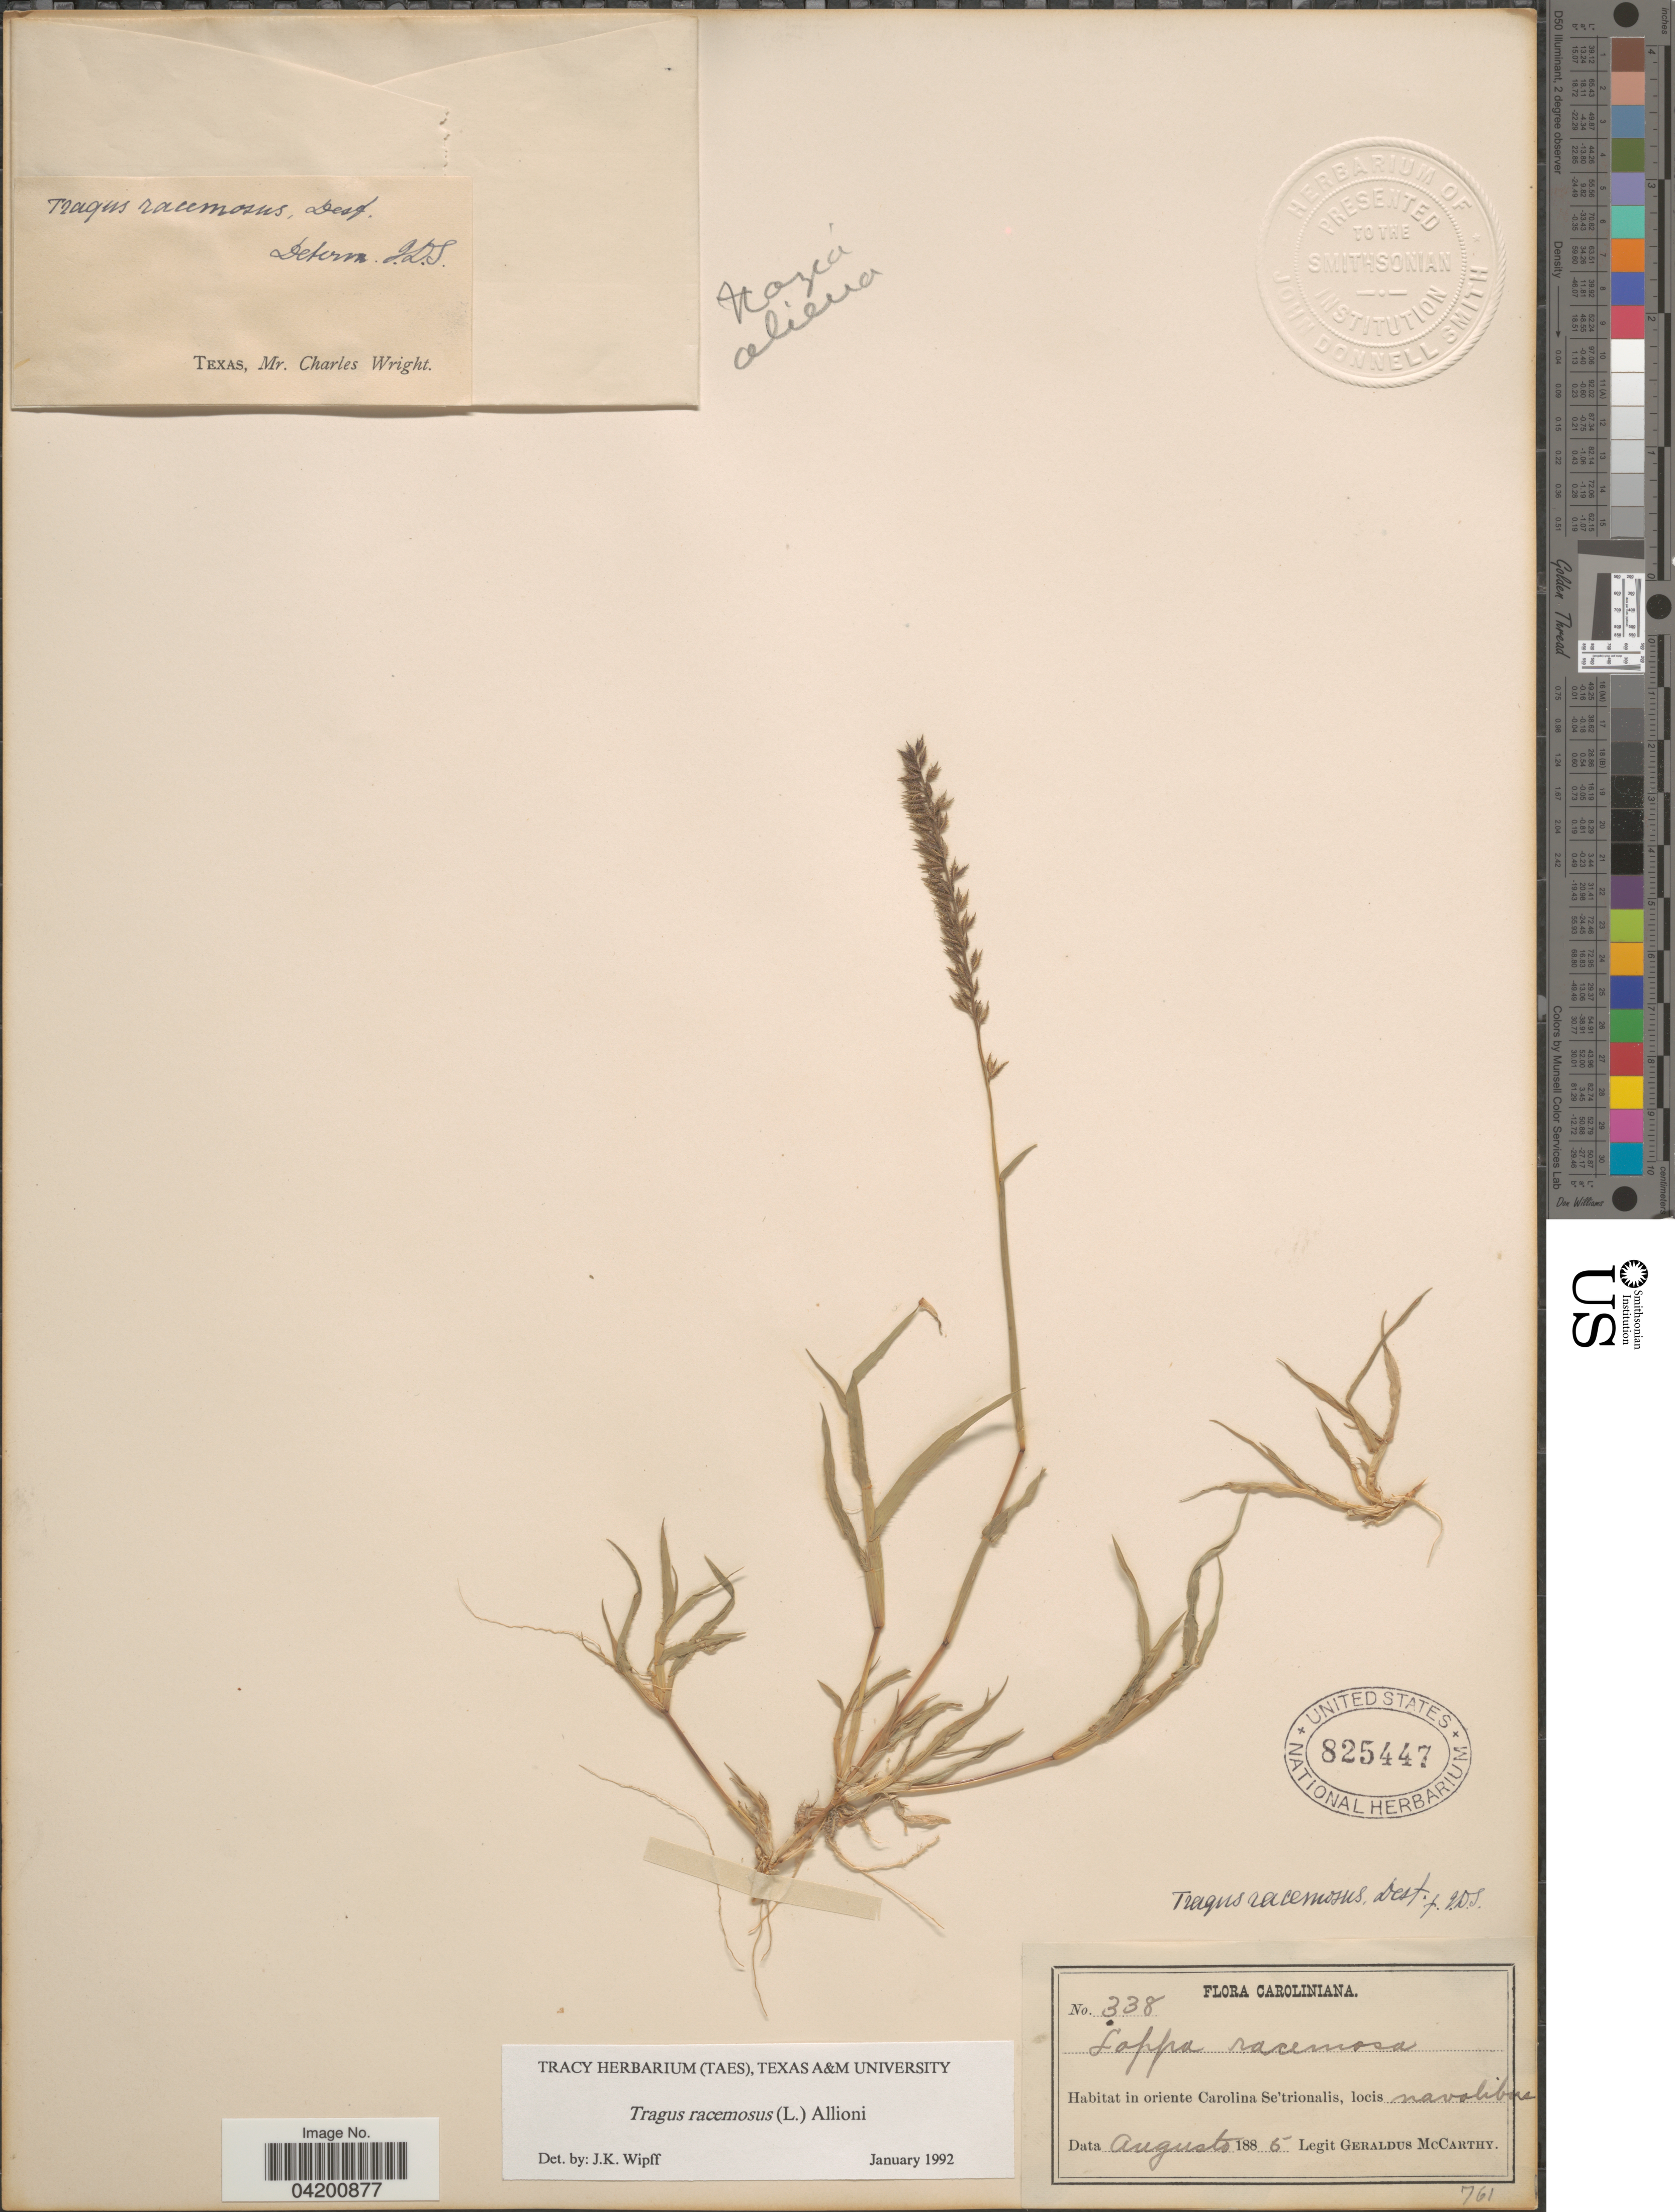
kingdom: Plantae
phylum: Tracheophyta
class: Liliopsida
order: Poales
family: Poaceae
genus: Tragus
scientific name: Tragus racemosus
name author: (L.) All.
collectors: M. McCarthy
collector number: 338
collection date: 1885-08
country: United States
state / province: North Carolina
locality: Caroliniana. In oriente Carolina Se'trionalis, locis navalibus.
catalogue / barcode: US 825447